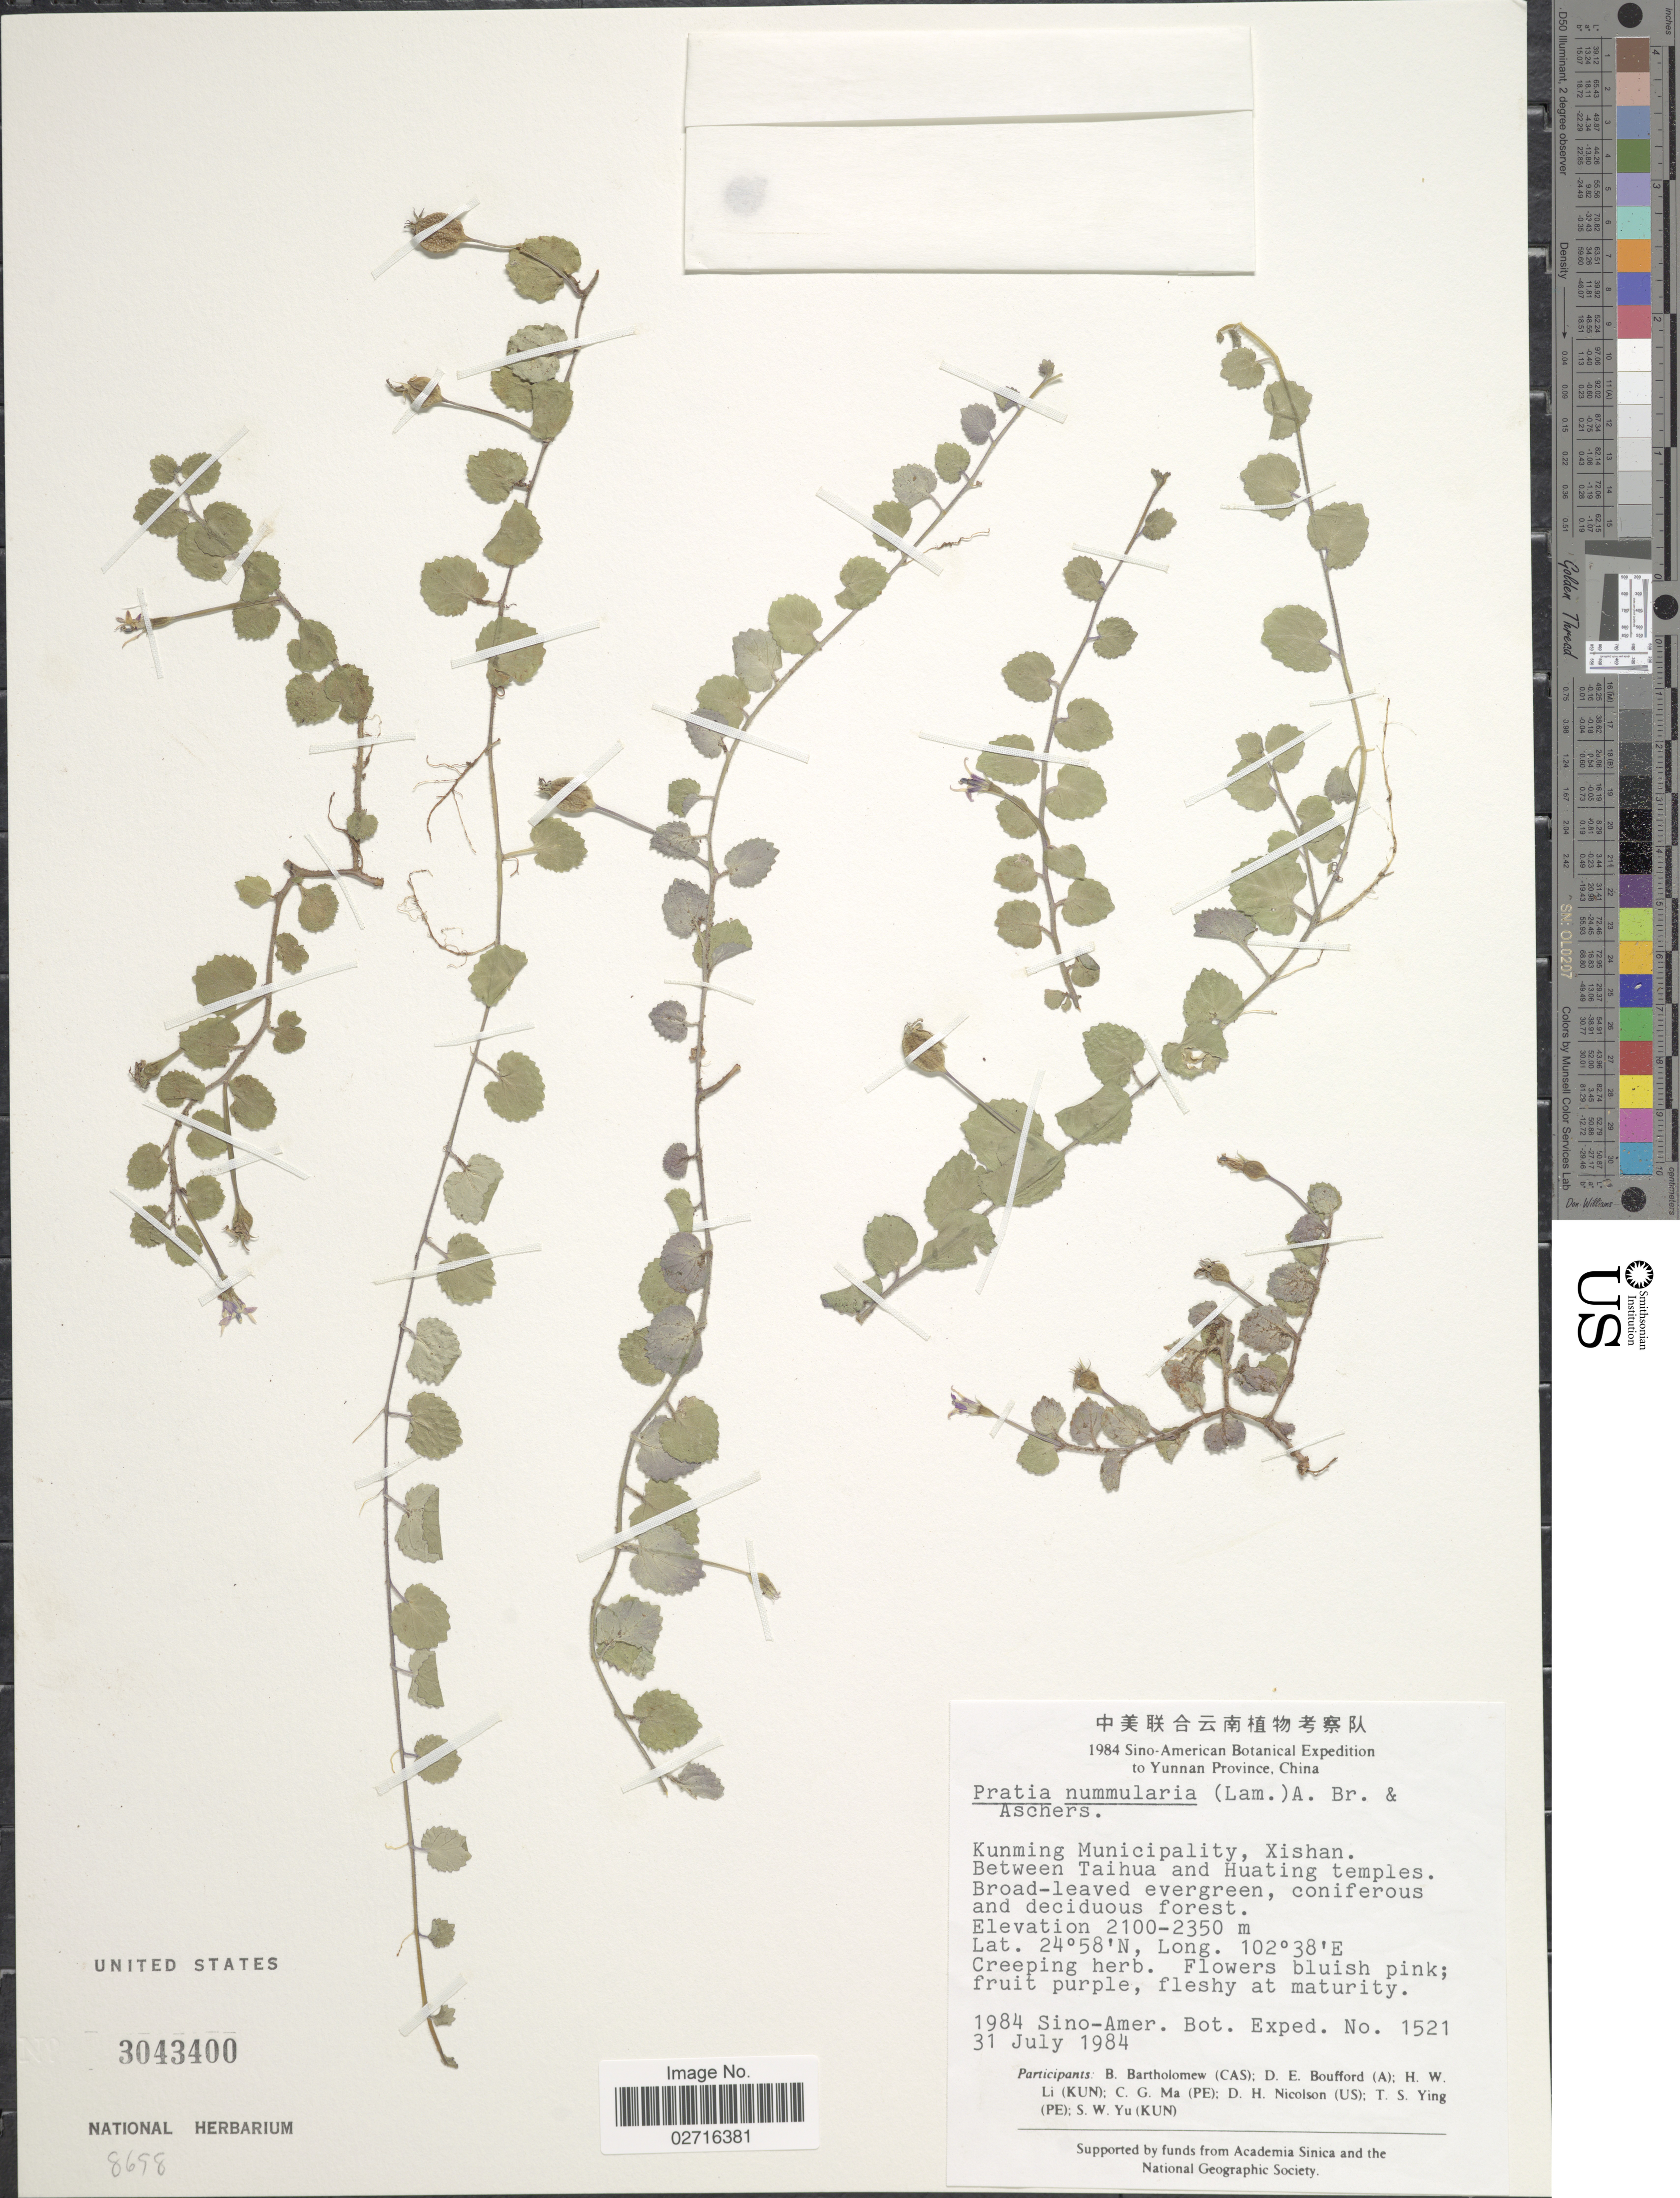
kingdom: Plantae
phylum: Tracheophyta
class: Magnoliopsida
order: Asterales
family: Campanulaceae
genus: Pratia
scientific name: Pratia nummularia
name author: (Lam.) A. Braun & Asch.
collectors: Sino-Amer. Bot. Exped. 1984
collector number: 1521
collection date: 1984-07-31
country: China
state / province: Yunnan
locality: Kunming Municipality, Xishan. Between Taihua and Huating temples.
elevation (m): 2100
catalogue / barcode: US 3043400